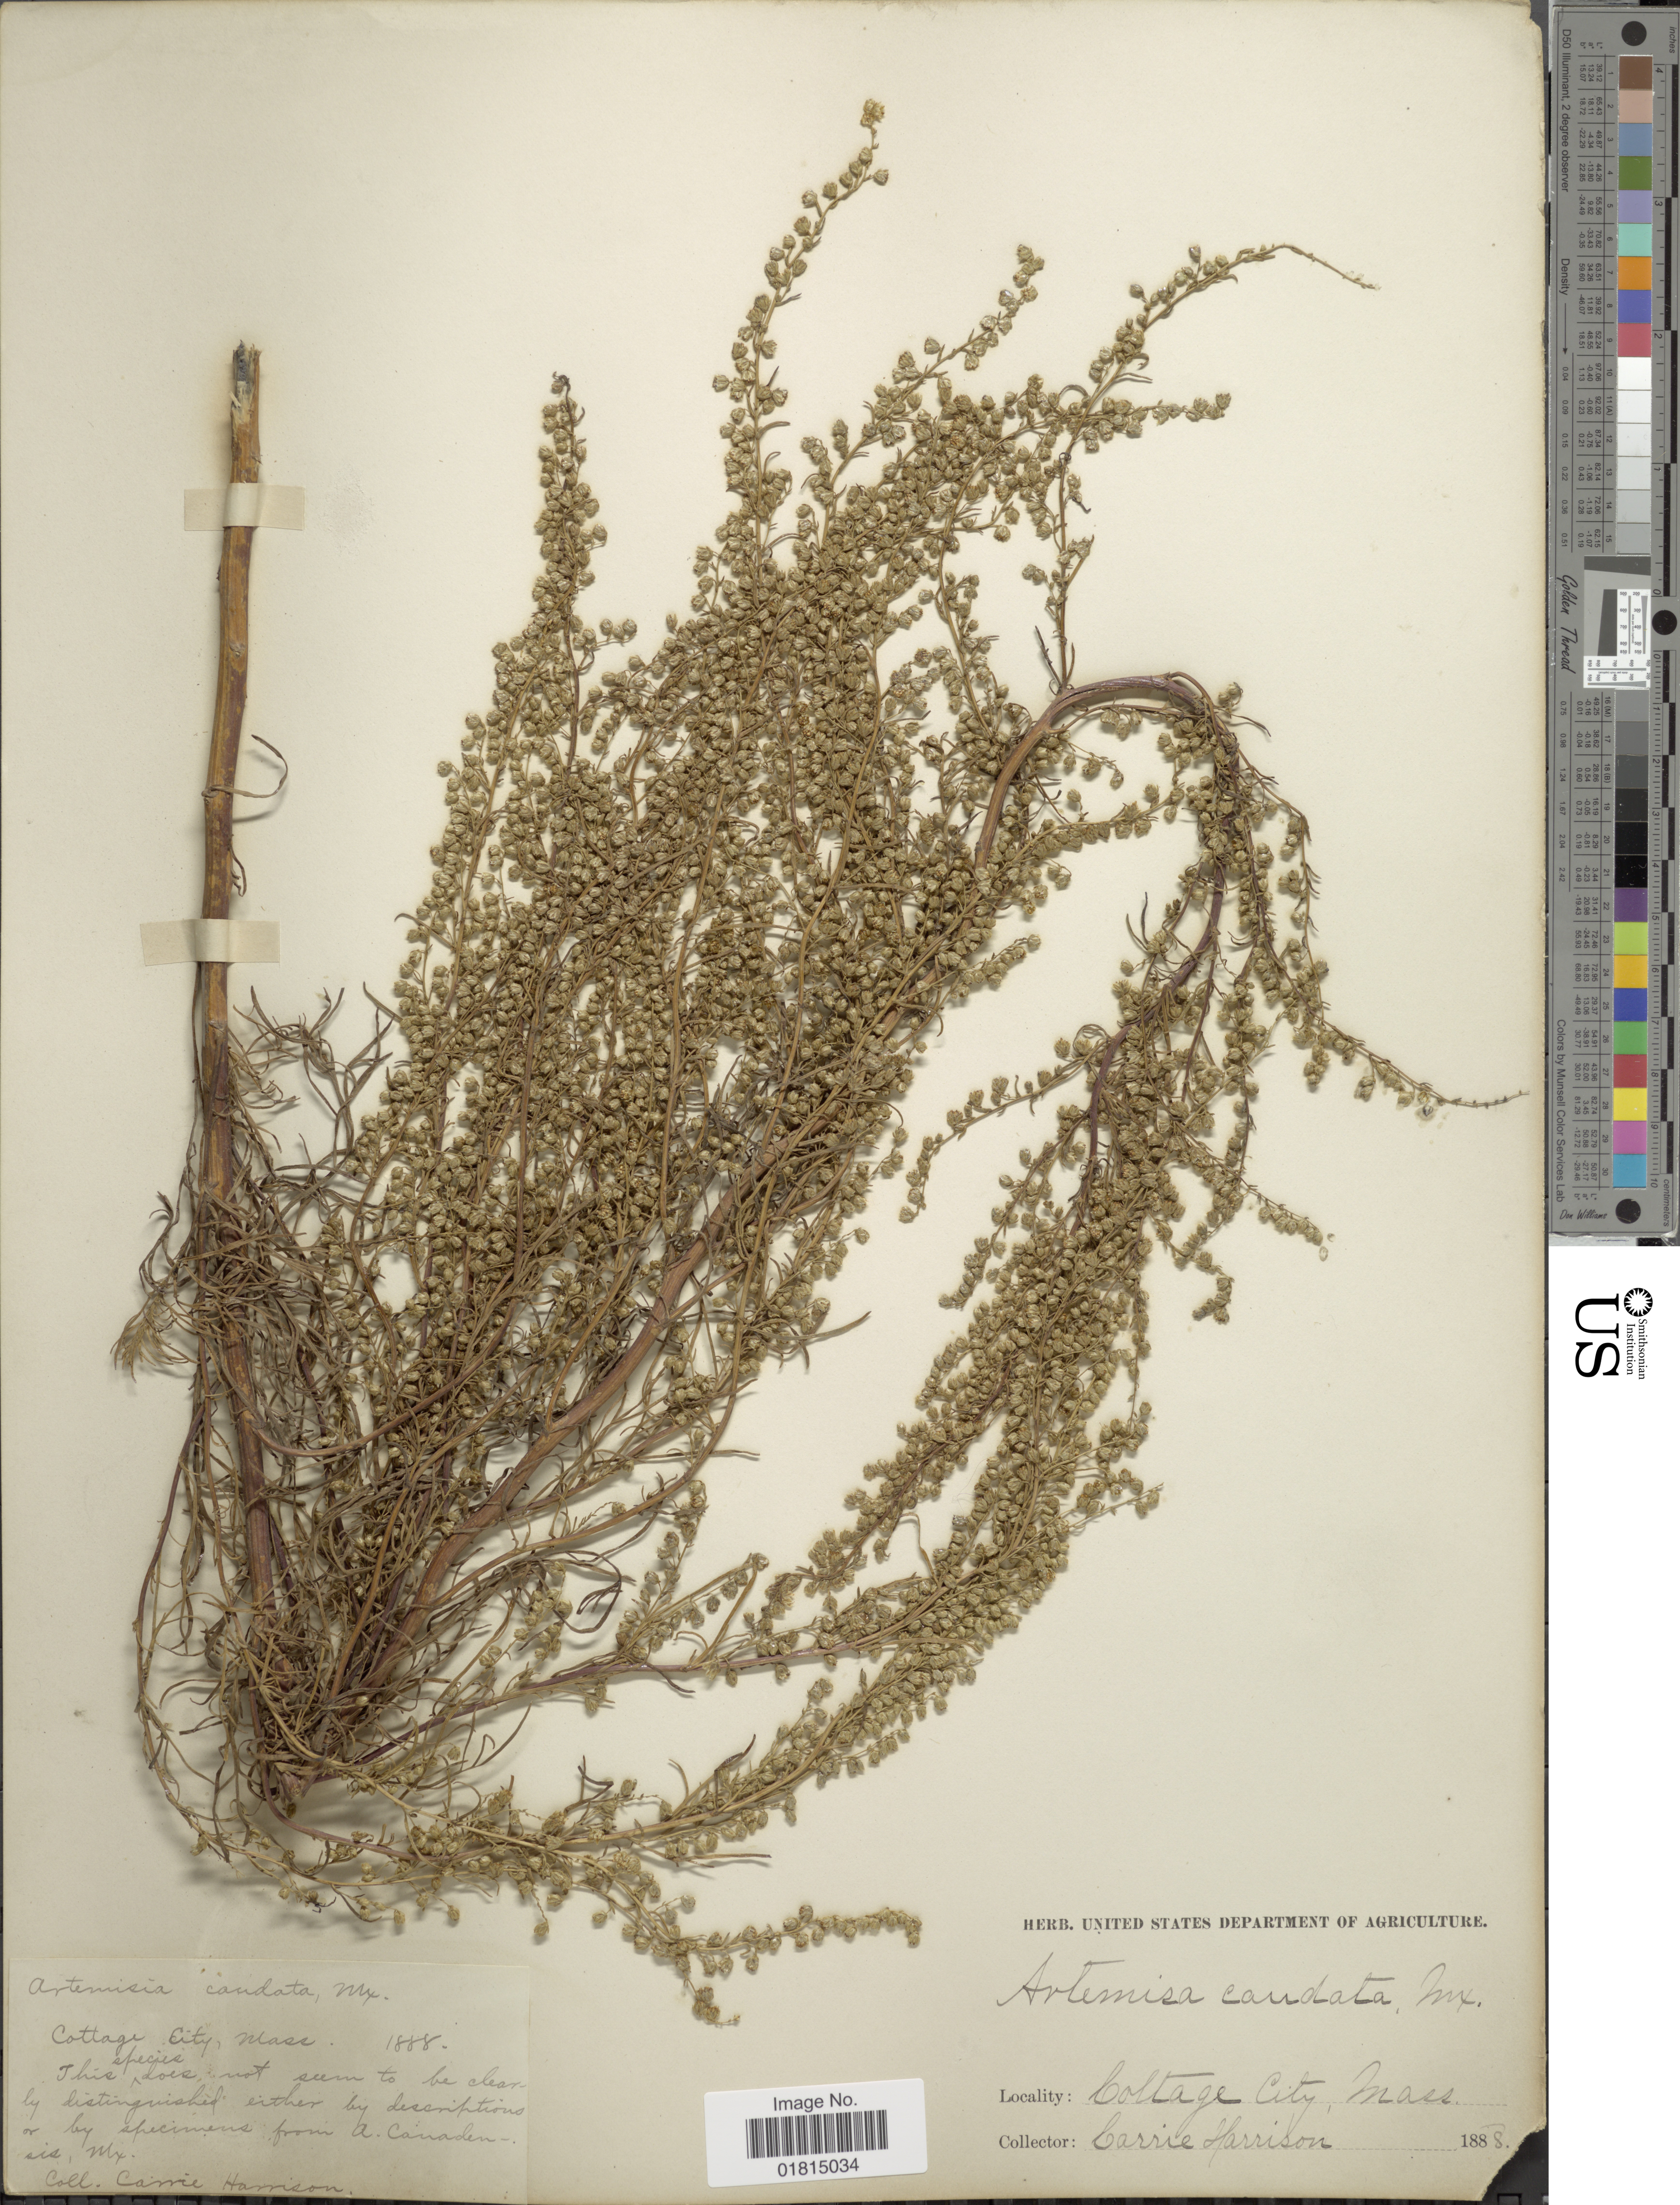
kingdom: Plantae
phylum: Tracheophyta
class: Magnoliopsida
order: Asterales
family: Asteraceae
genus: Artemisia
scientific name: Artemisia caudata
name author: Michx.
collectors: C. Harrison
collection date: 1888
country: United States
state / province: Massachusetts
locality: Cottage City